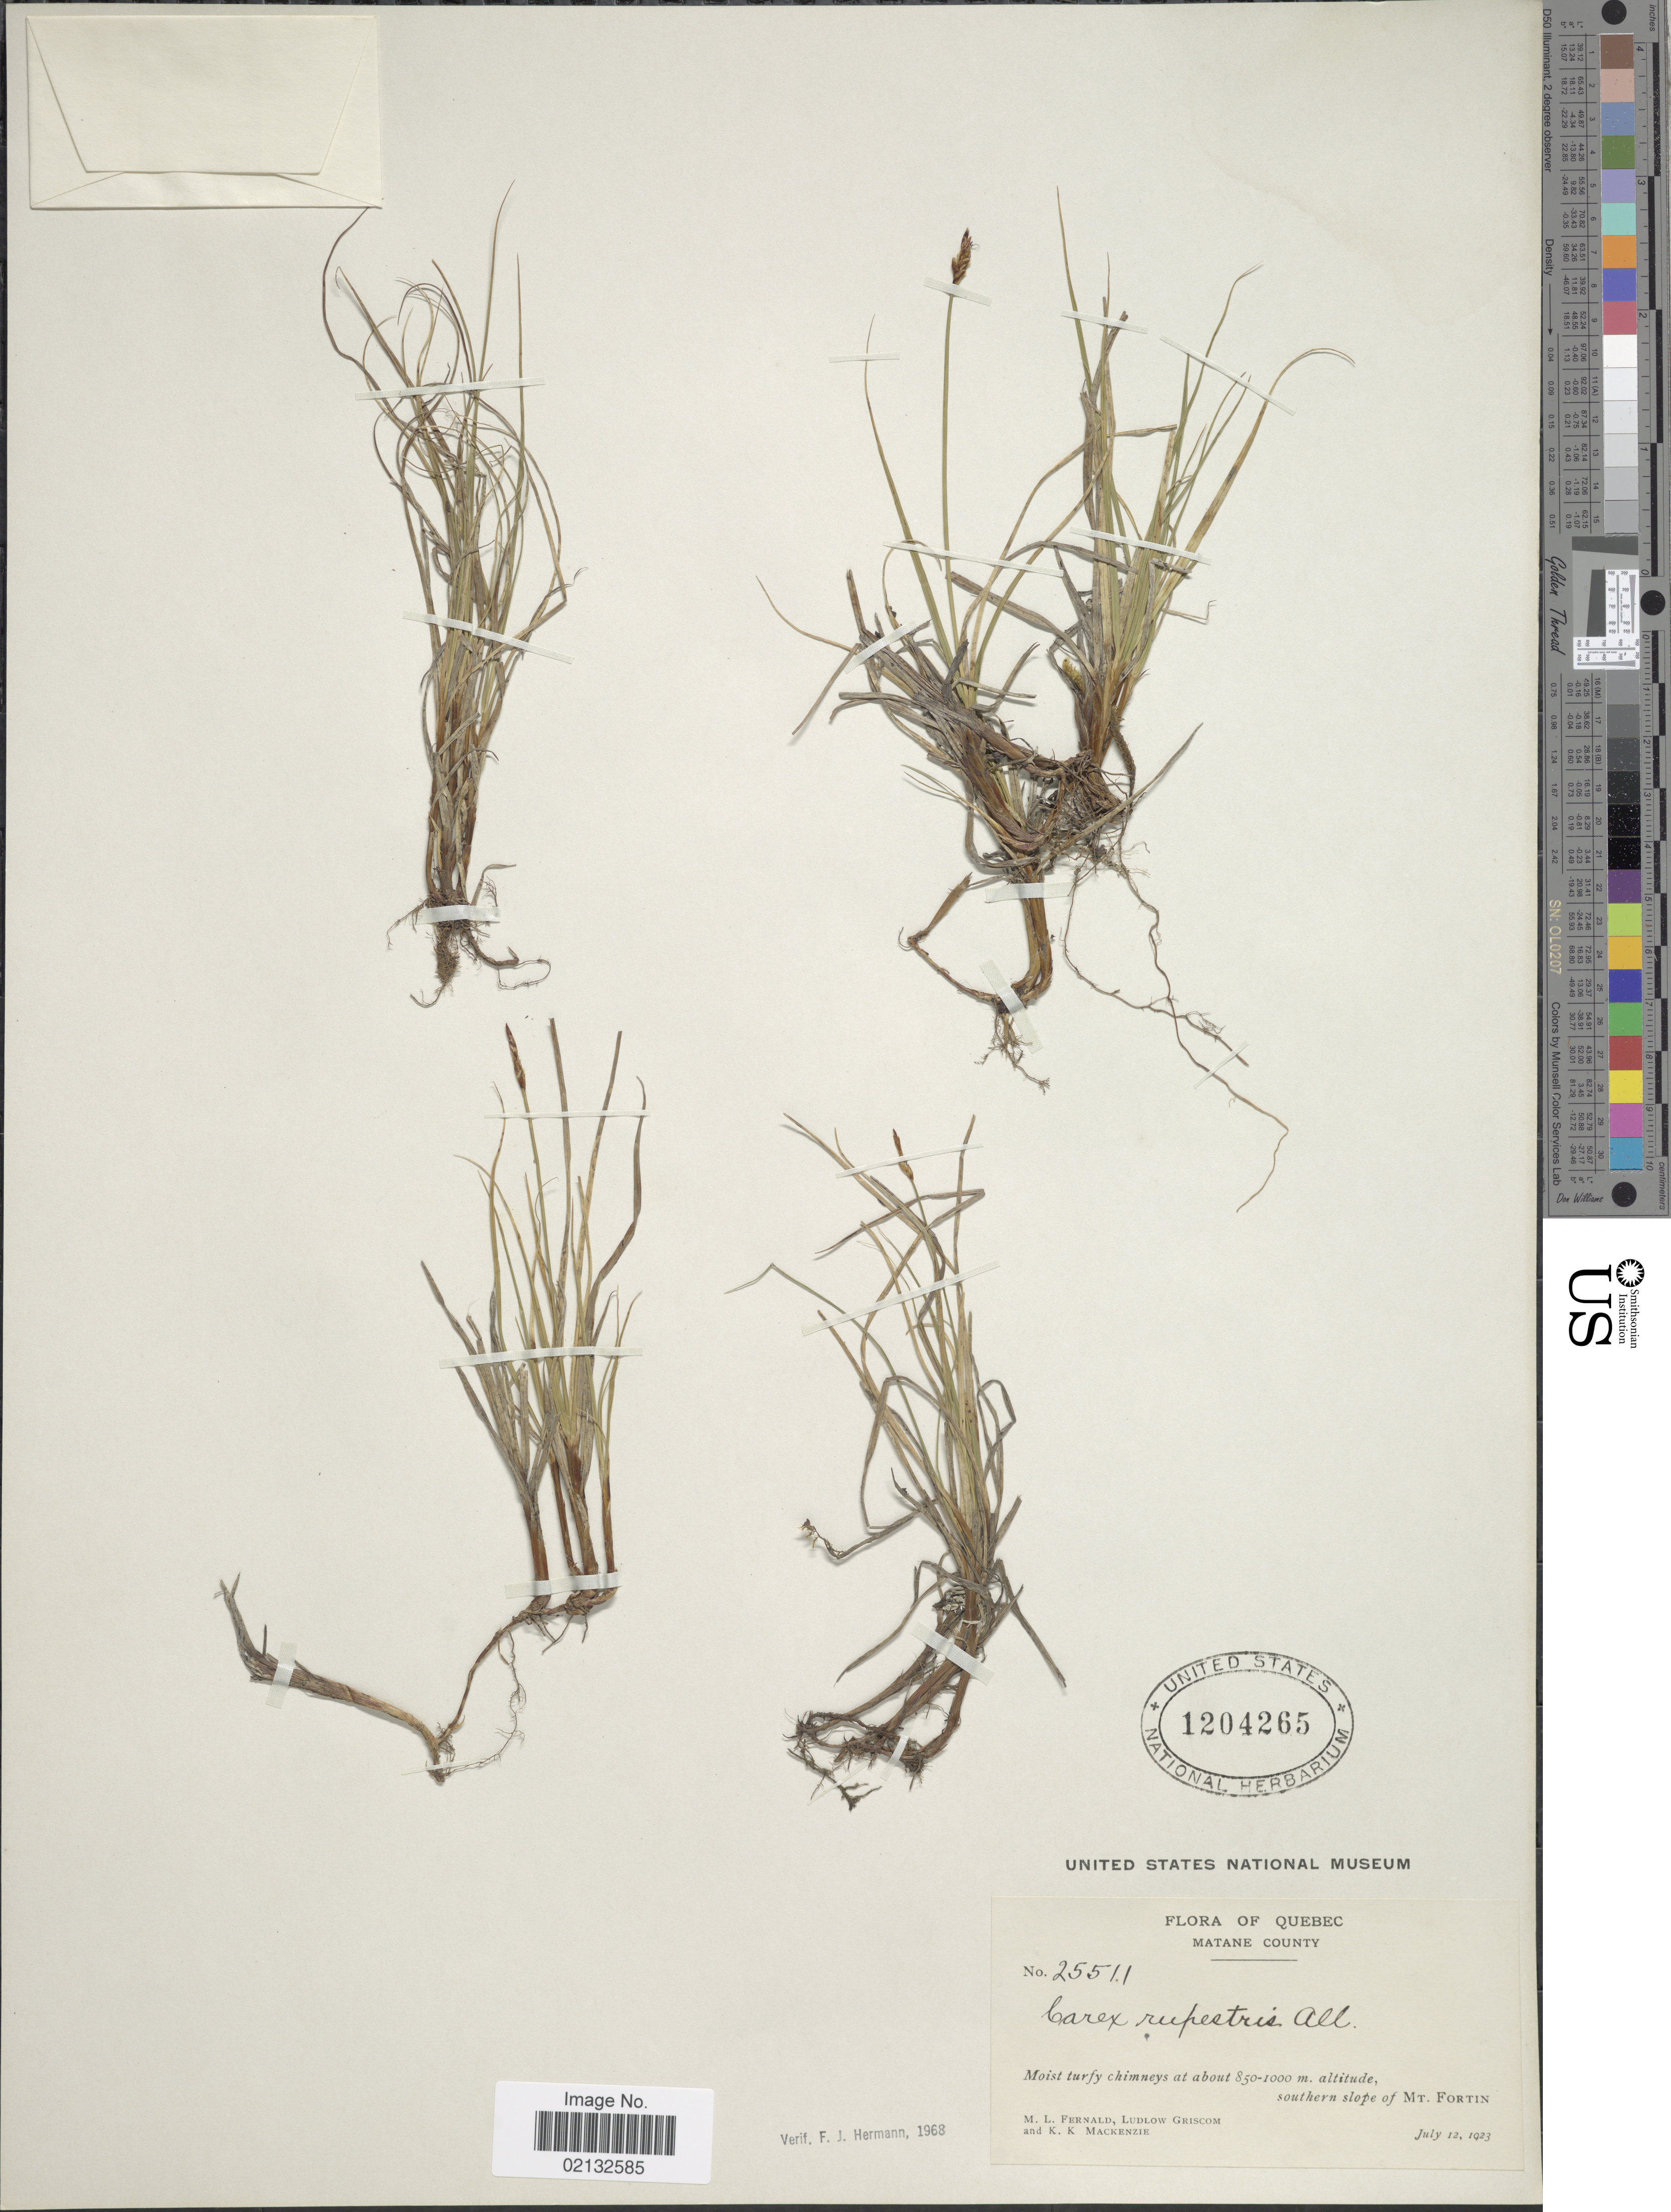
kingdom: Plantae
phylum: Tracheophyta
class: Liliopsida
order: Poales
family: Cyperaceae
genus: Carex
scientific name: Carex rupestris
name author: All.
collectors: M. L. Fernald, L. Griscom & K. K. Mackenzie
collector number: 25511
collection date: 1923-07-12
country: Canada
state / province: Quebec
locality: Matane county, southern slope of Mt. Fortin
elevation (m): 850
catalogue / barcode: US 1204265